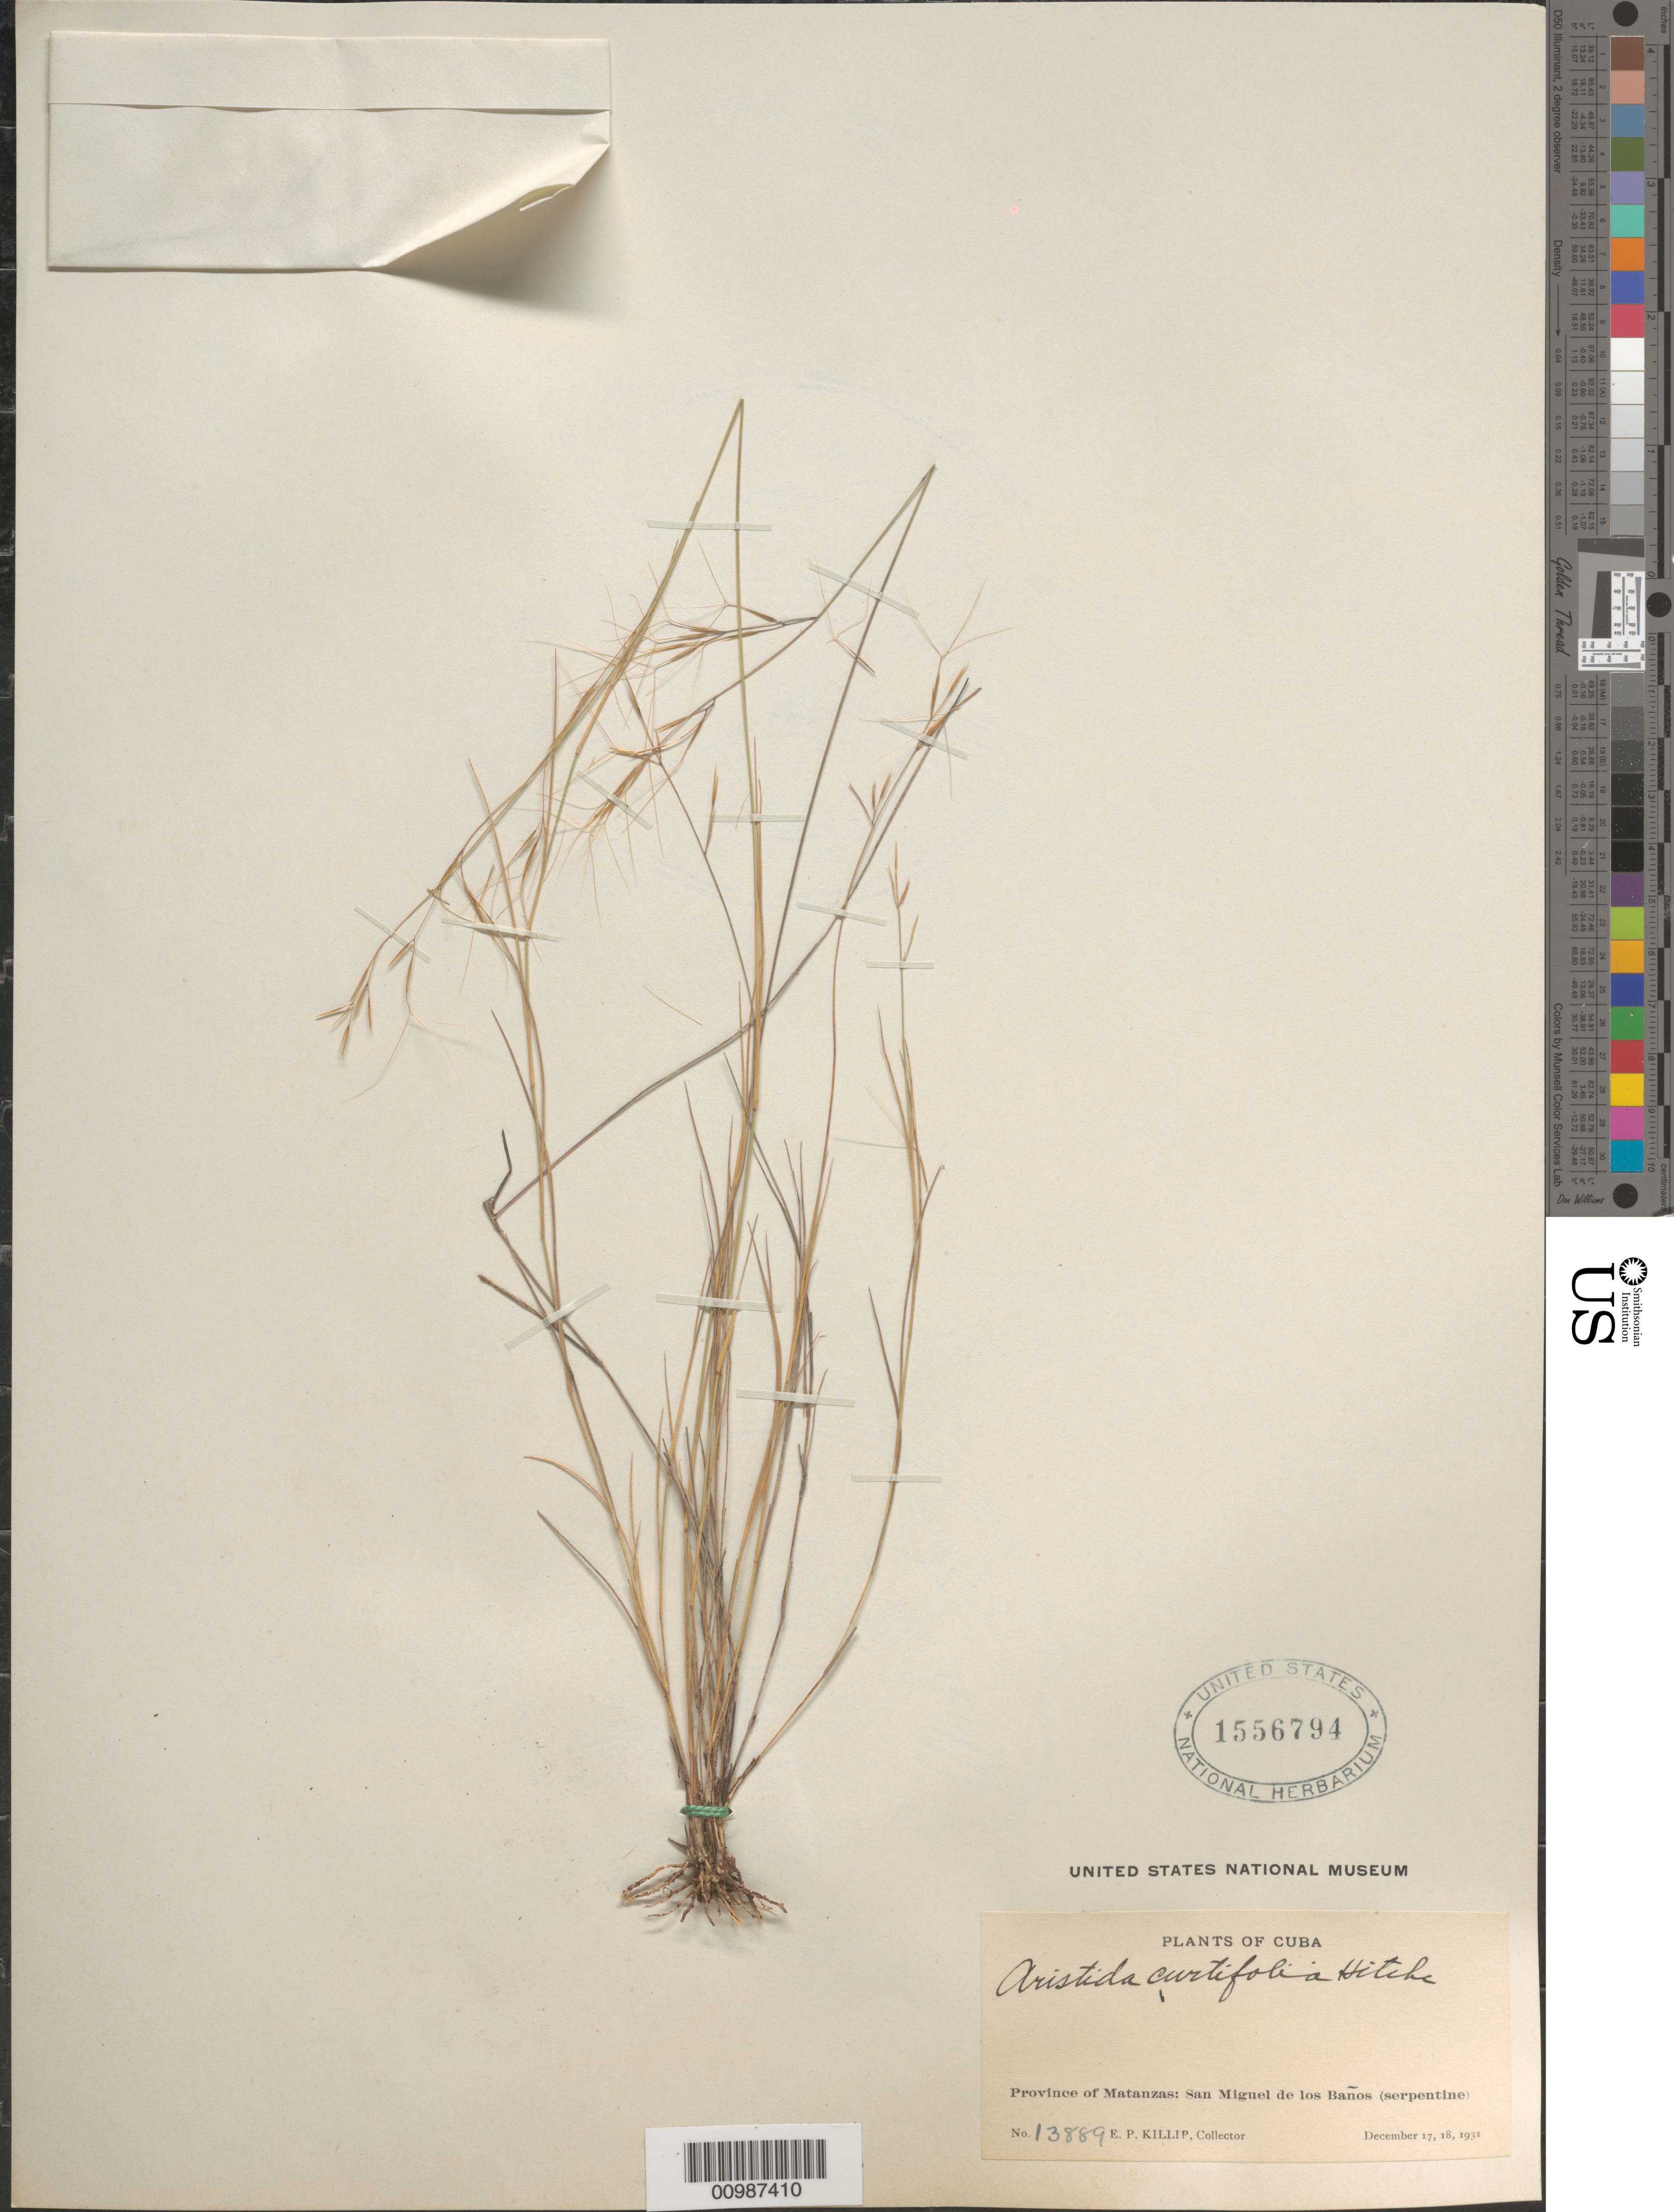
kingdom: Plantae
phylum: Tracheophyta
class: Liliopsida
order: Poales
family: Poaceae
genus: Aristida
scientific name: Aristida curtifolia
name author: Hitchc.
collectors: E. P. Killip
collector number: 13889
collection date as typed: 17 Dec 1931 or18 Dec 1931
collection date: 1931-12-17 or 1931-12-18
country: Cuba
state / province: Matanzas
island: Cuba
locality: San Miguel de los Banos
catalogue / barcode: US 1556794